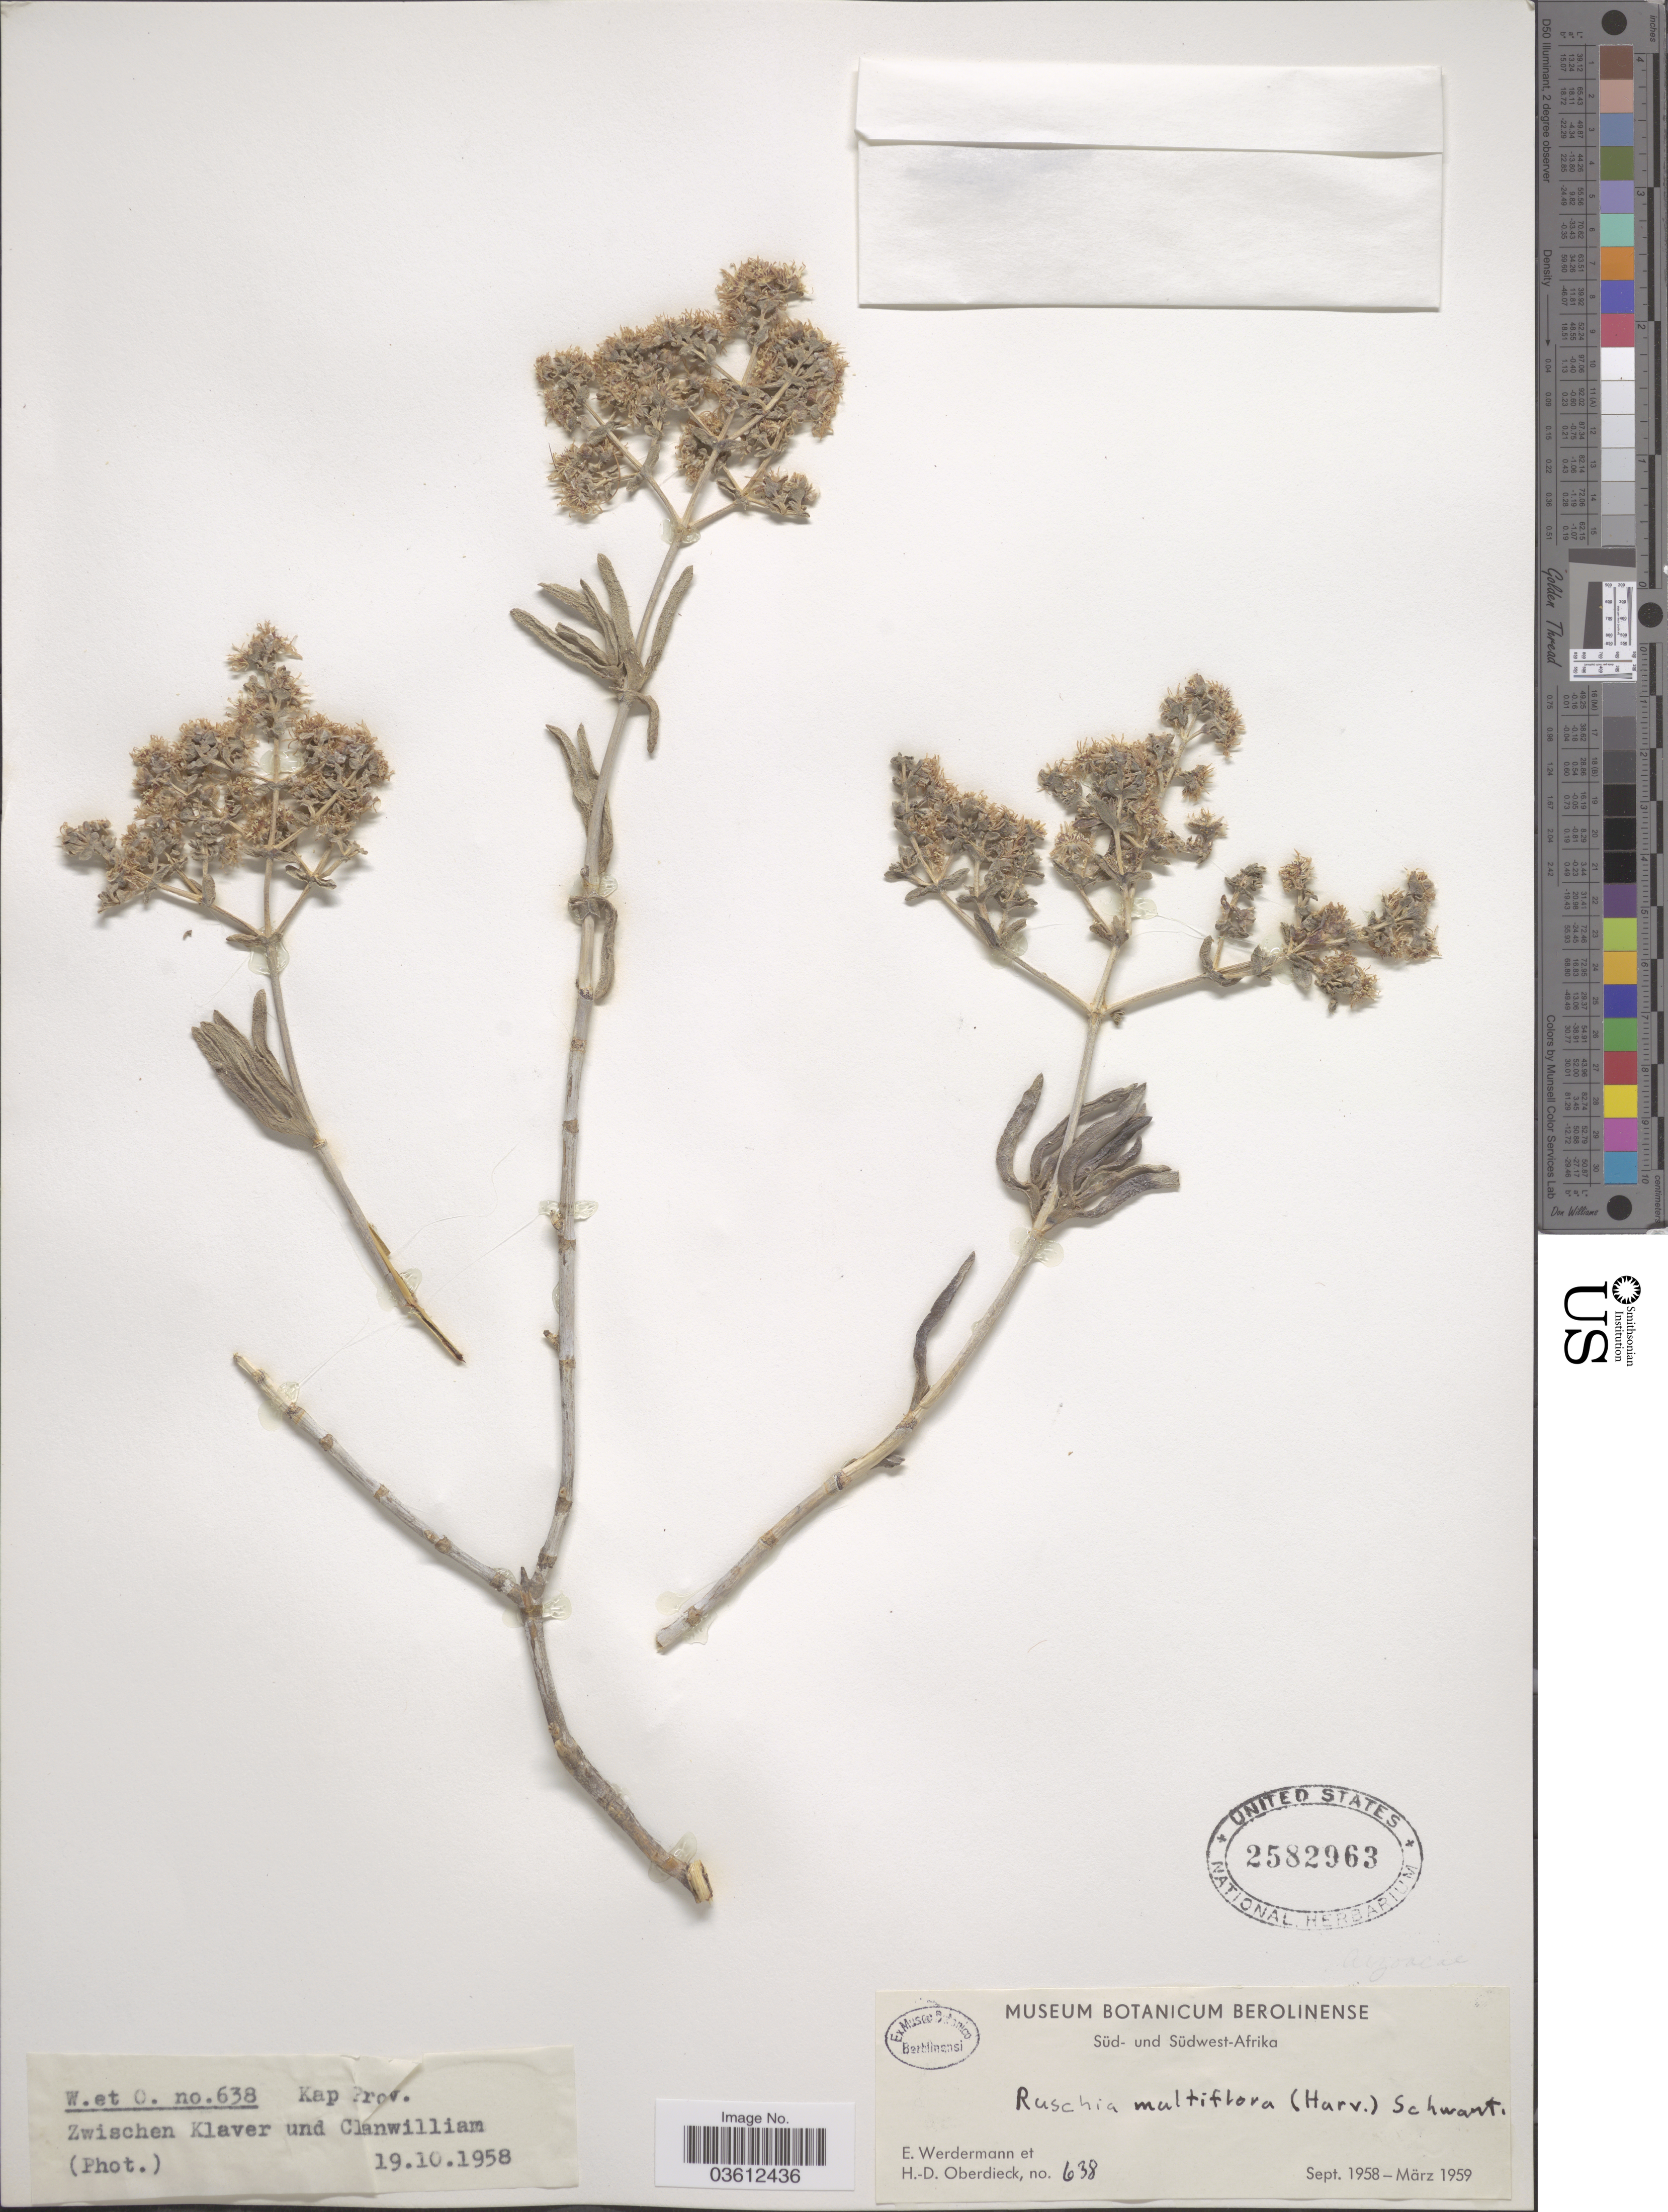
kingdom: Plantae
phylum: Tracheophyta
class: Magnoliopsida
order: Caryophyllales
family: Aizoaceae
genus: Ruschia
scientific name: Ruschia multiflora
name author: Schwantes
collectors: E. Werdermann & H. Oberdieck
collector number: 638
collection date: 1958-10-19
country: South Africa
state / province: Western Cape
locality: Kap Prov. Zwischen Klaver und Clanwilliam.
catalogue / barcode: US 2582963